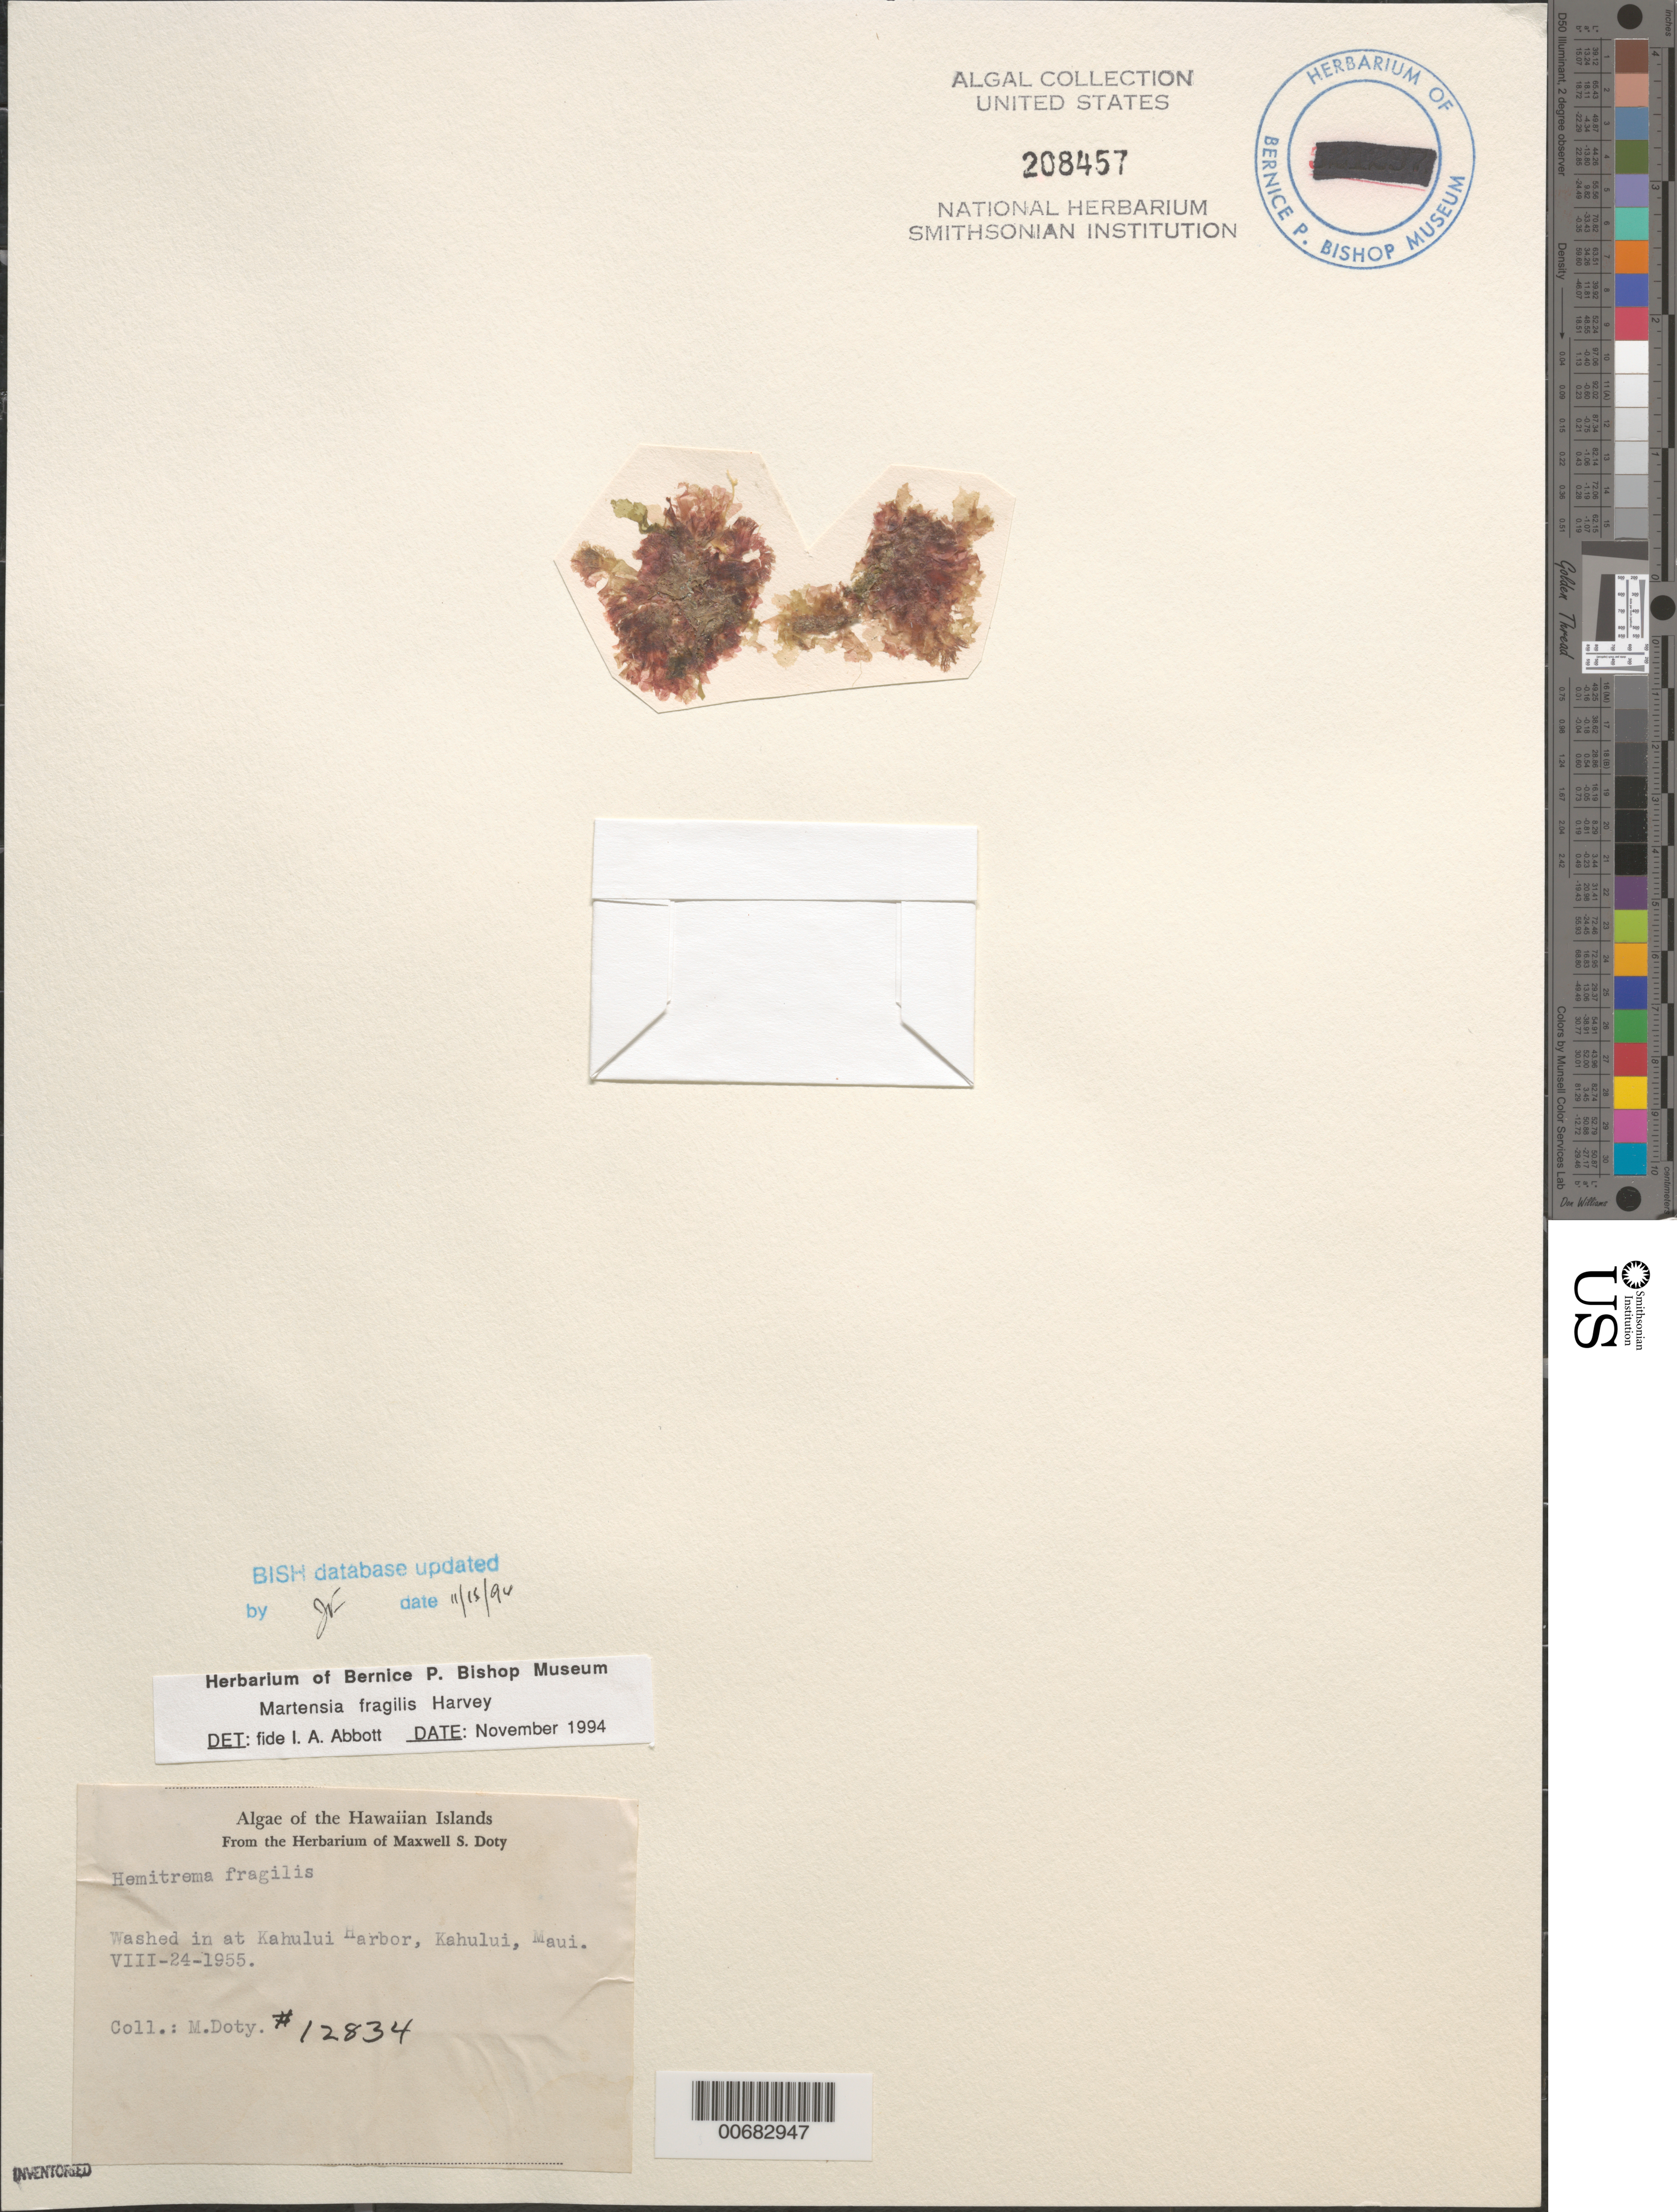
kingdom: Plantae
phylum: Rhodophyta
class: Florideophyceae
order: Ceramiales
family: Delesseriaceae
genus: Martensia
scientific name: Martensia fragilis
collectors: M. S. Doty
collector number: MSD 12834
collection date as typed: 24 Aug 1955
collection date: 1955-08-24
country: United States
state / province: Hawaii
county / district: Maui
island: Maui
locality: Kahului, Kahului Harbor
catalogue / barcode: US 208457